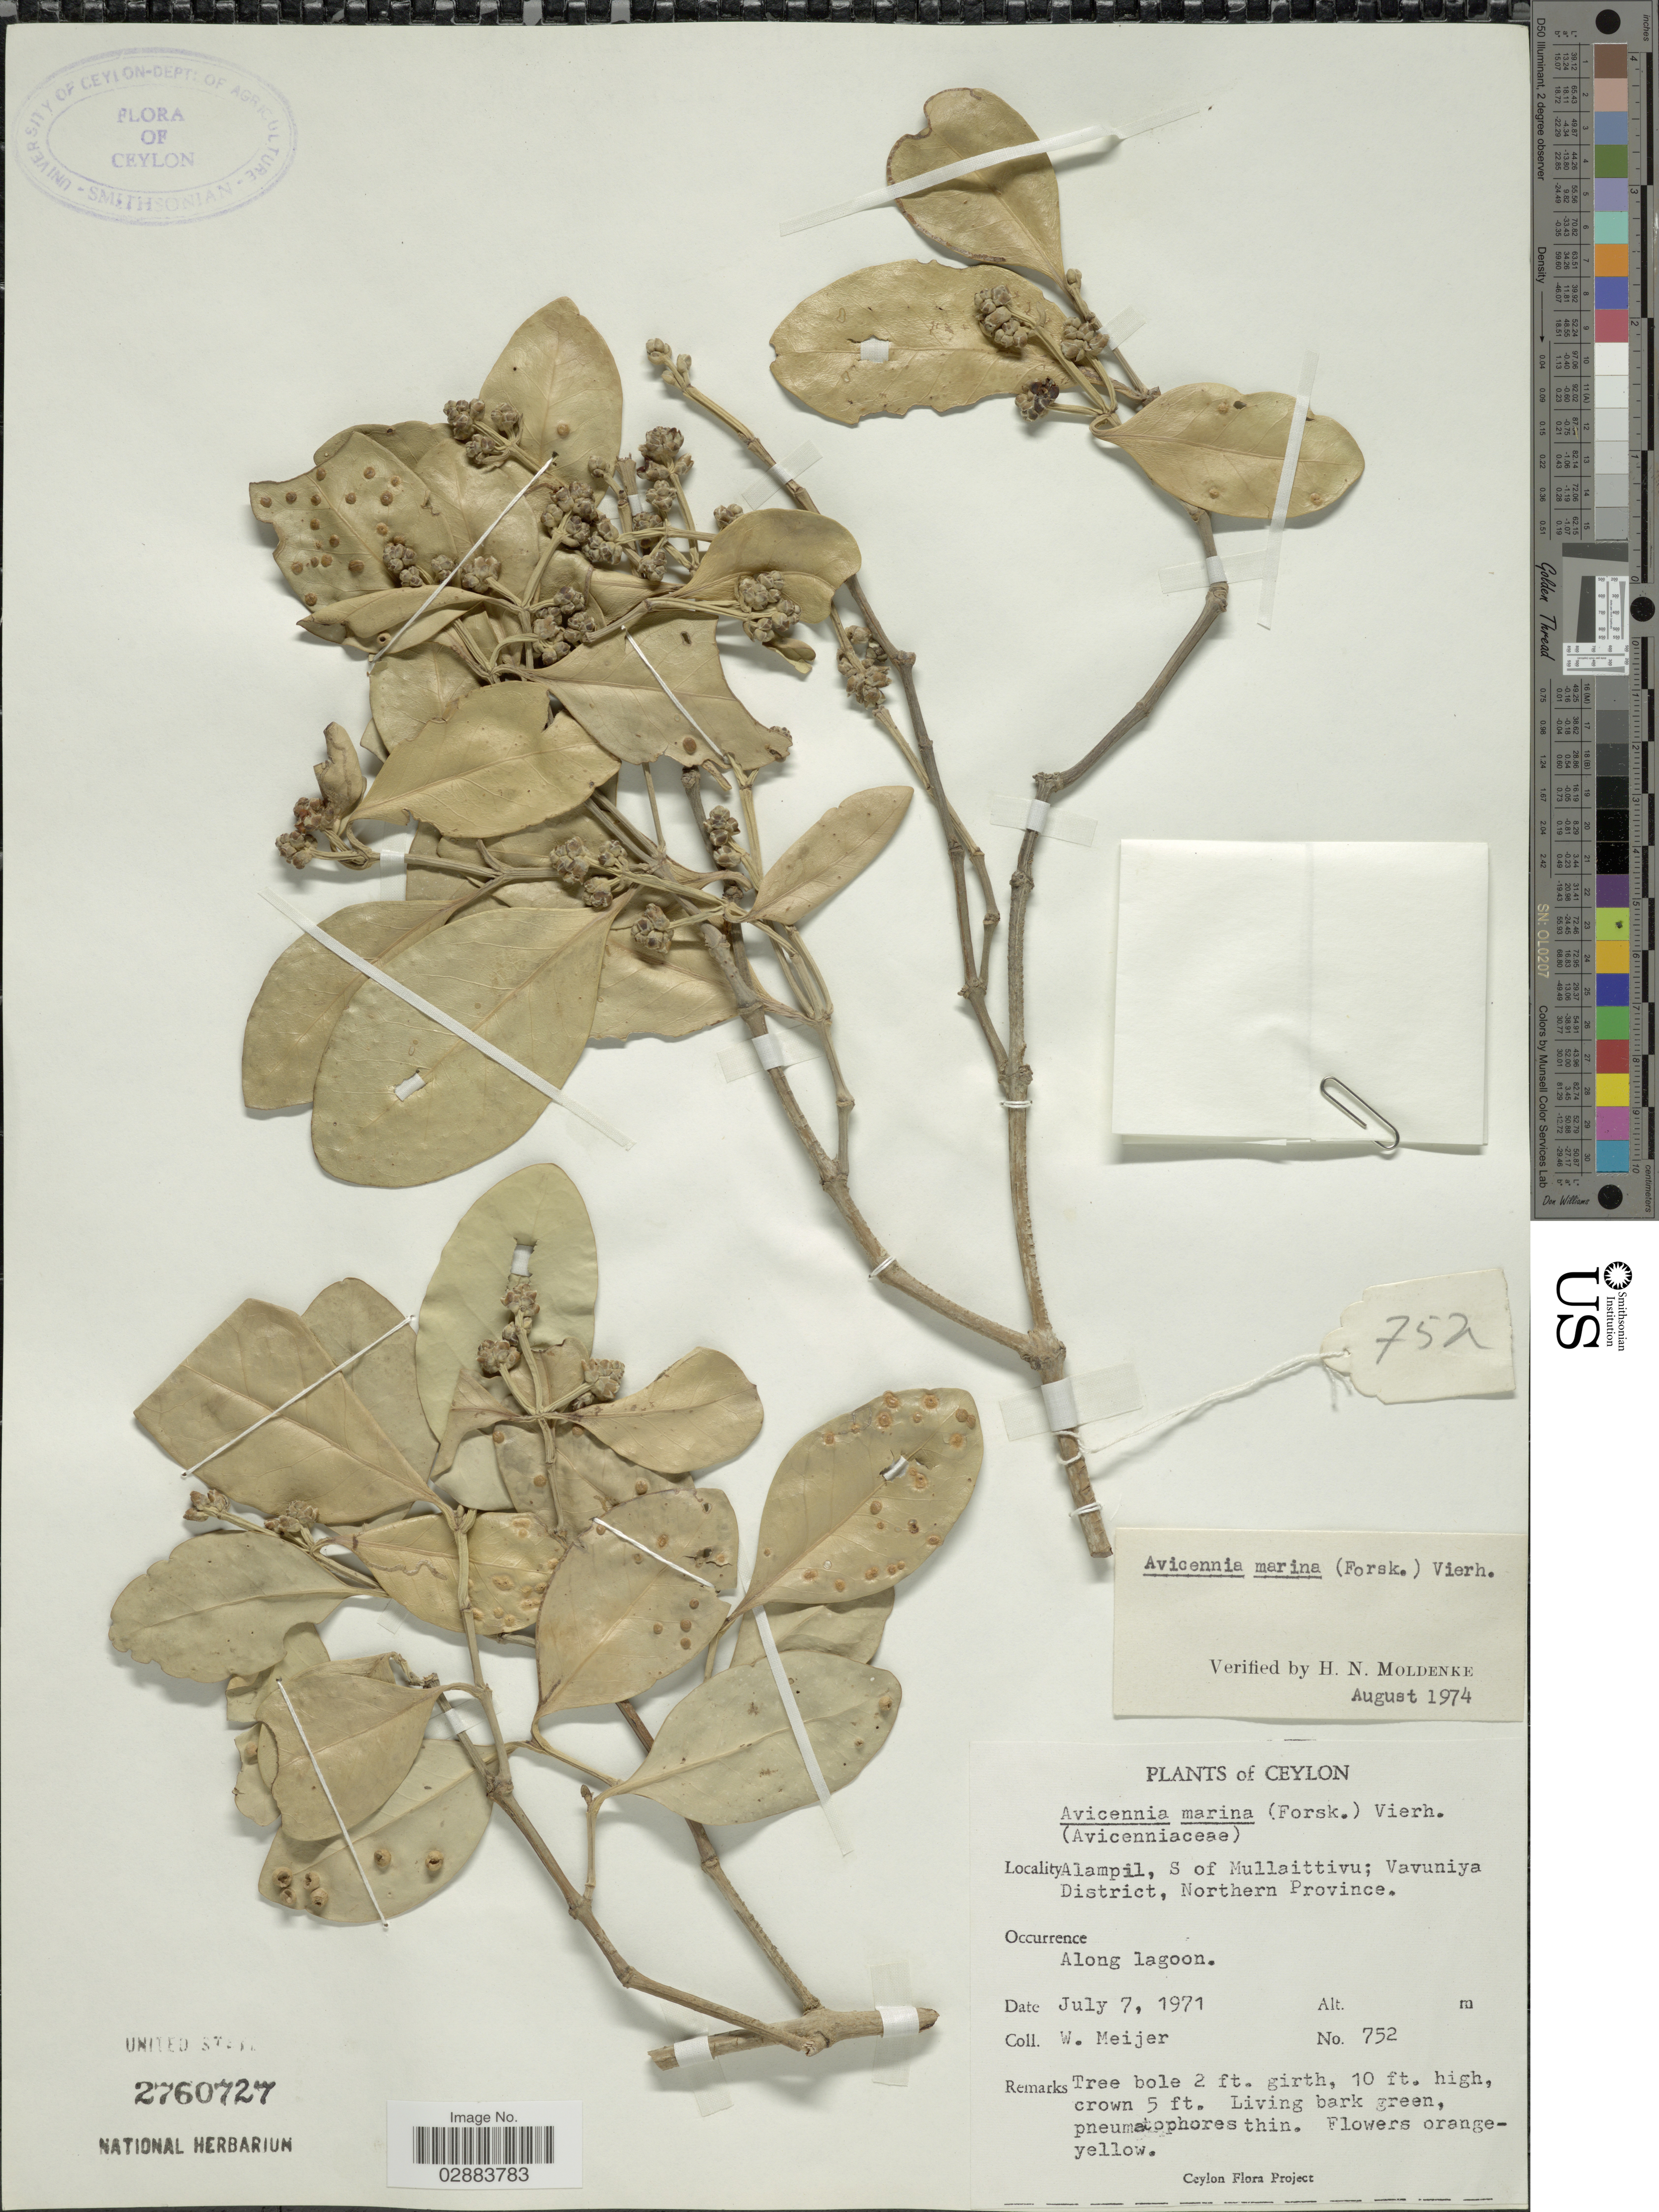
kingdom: Plantae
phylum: Tracheophyta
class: Magnoliopsida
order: Lamiales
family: Acanthaceae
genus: Avicennia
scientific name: Avicennia marina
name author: (Forssk.) Vierh.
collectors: W. Meijer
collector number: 752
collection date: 1971-07-07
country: Sri Lanka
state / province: Northern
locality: Ceylon. Alampil, S of Mullaittivu; Vavuniya District. Along lagoon.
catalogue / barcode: US 2760727